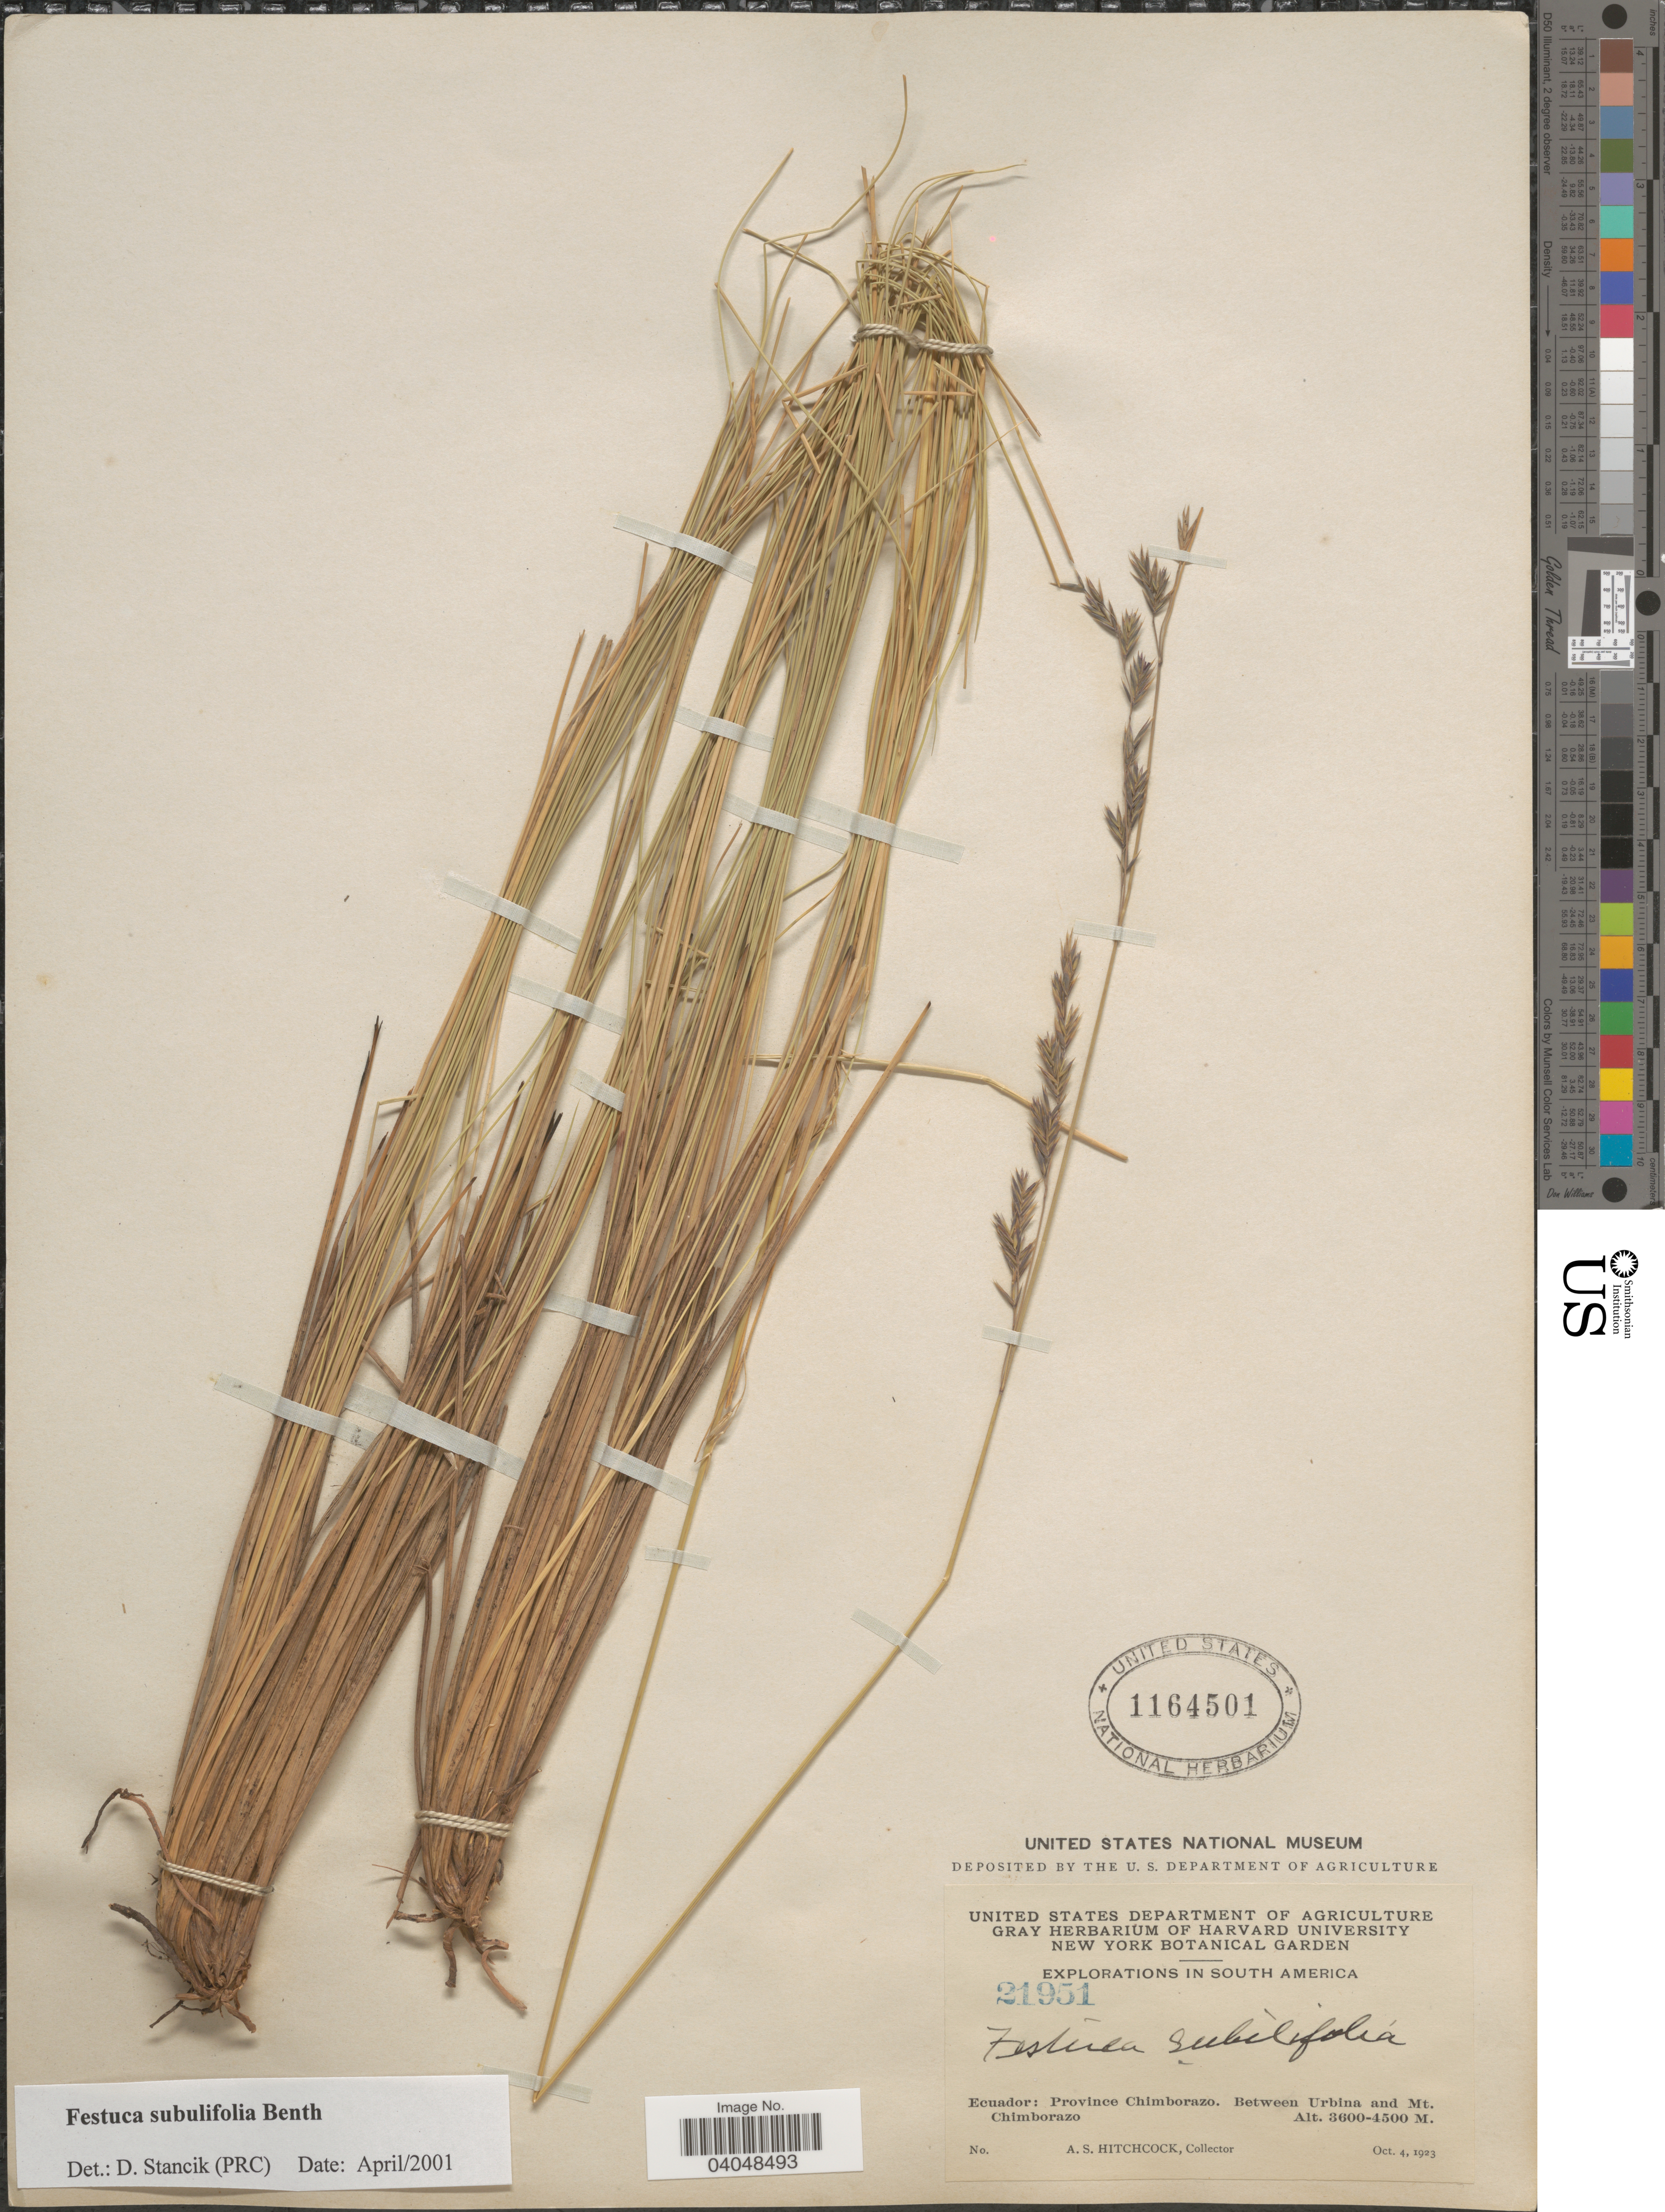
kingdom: Plantae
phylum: Tracheophyta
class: Liliopsida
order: Poales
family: Poaceae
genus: Festuca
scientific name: Festuca subulifolia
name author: Benth.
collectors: A. S. Hitchcock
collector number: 21951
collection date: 1923-10-04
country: Ecuador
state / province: Chimborazo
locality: Between Urbina and Mt. Chimborazo.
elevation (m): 3600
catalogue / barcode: US 1164501